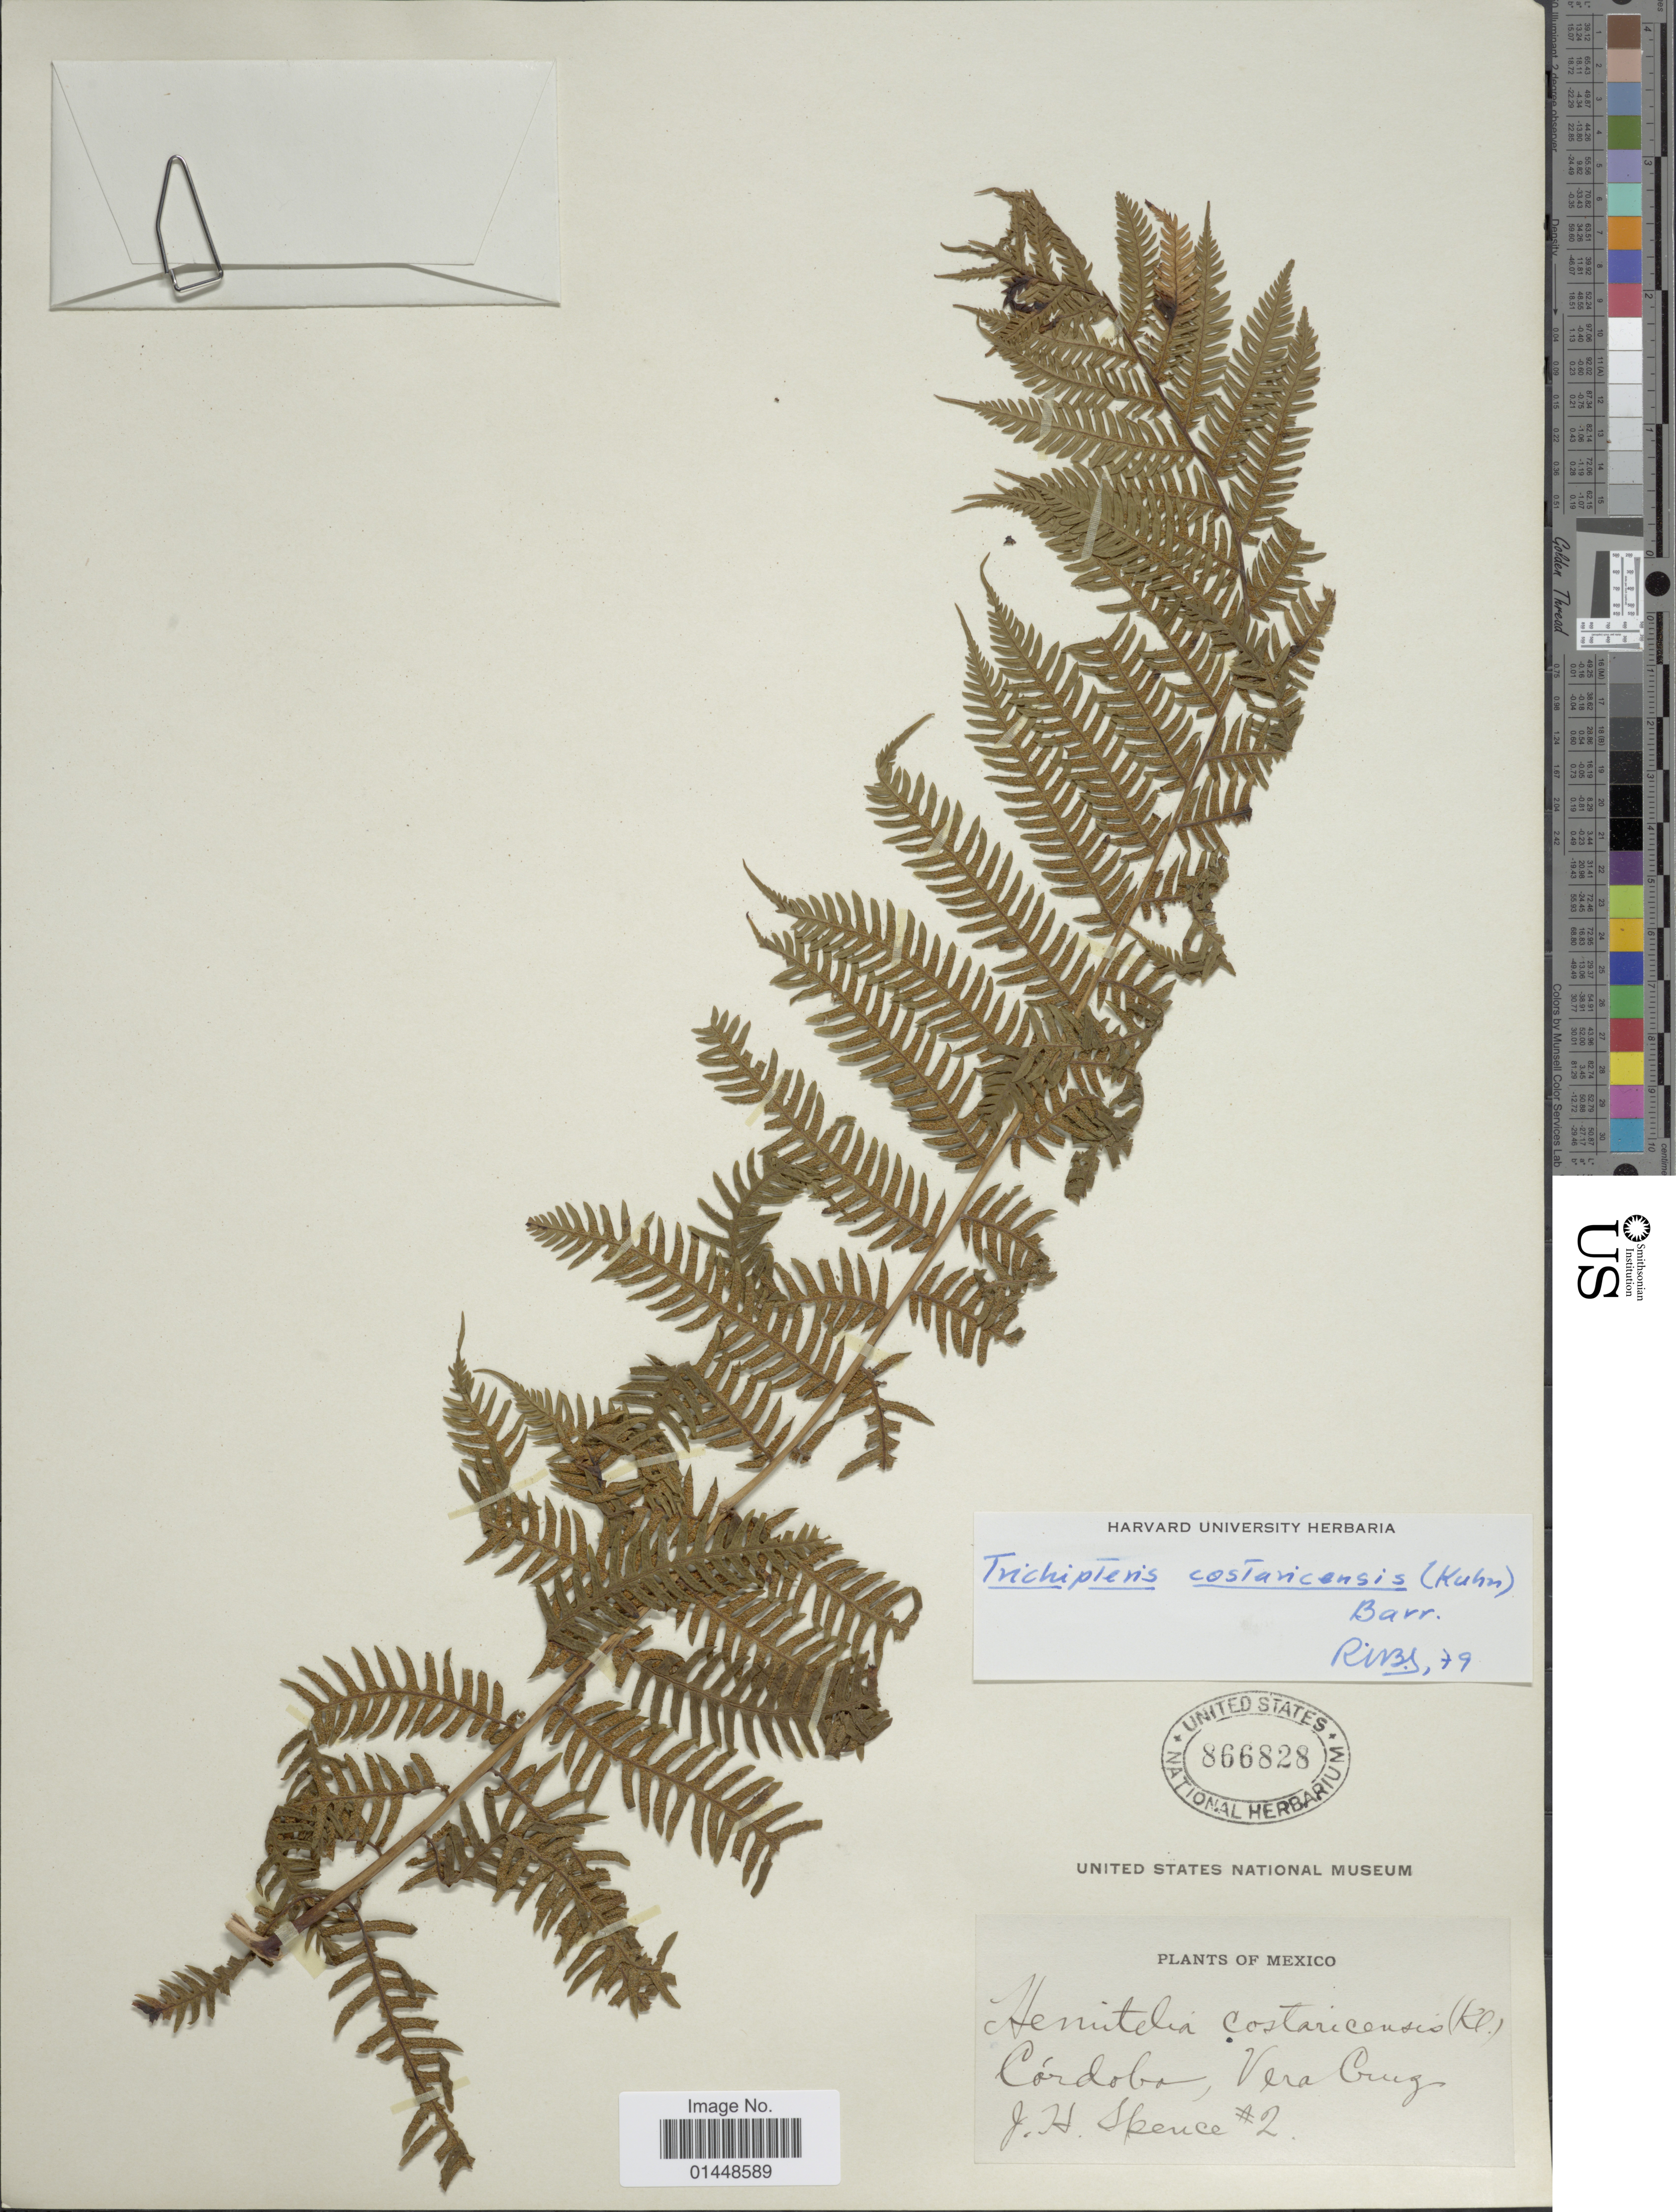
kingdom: Plantae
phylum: Tracheophyta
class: Polypodiopsida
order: Cyatheales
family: Cyatheaceae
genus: Cyathea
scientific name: Cyathea costaricensis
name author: (Kuhn) Domin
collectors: J. Spence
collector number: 2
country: Mexico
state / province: Veracruz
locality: Córdoba, Vera Cruz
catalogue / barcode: US 866828